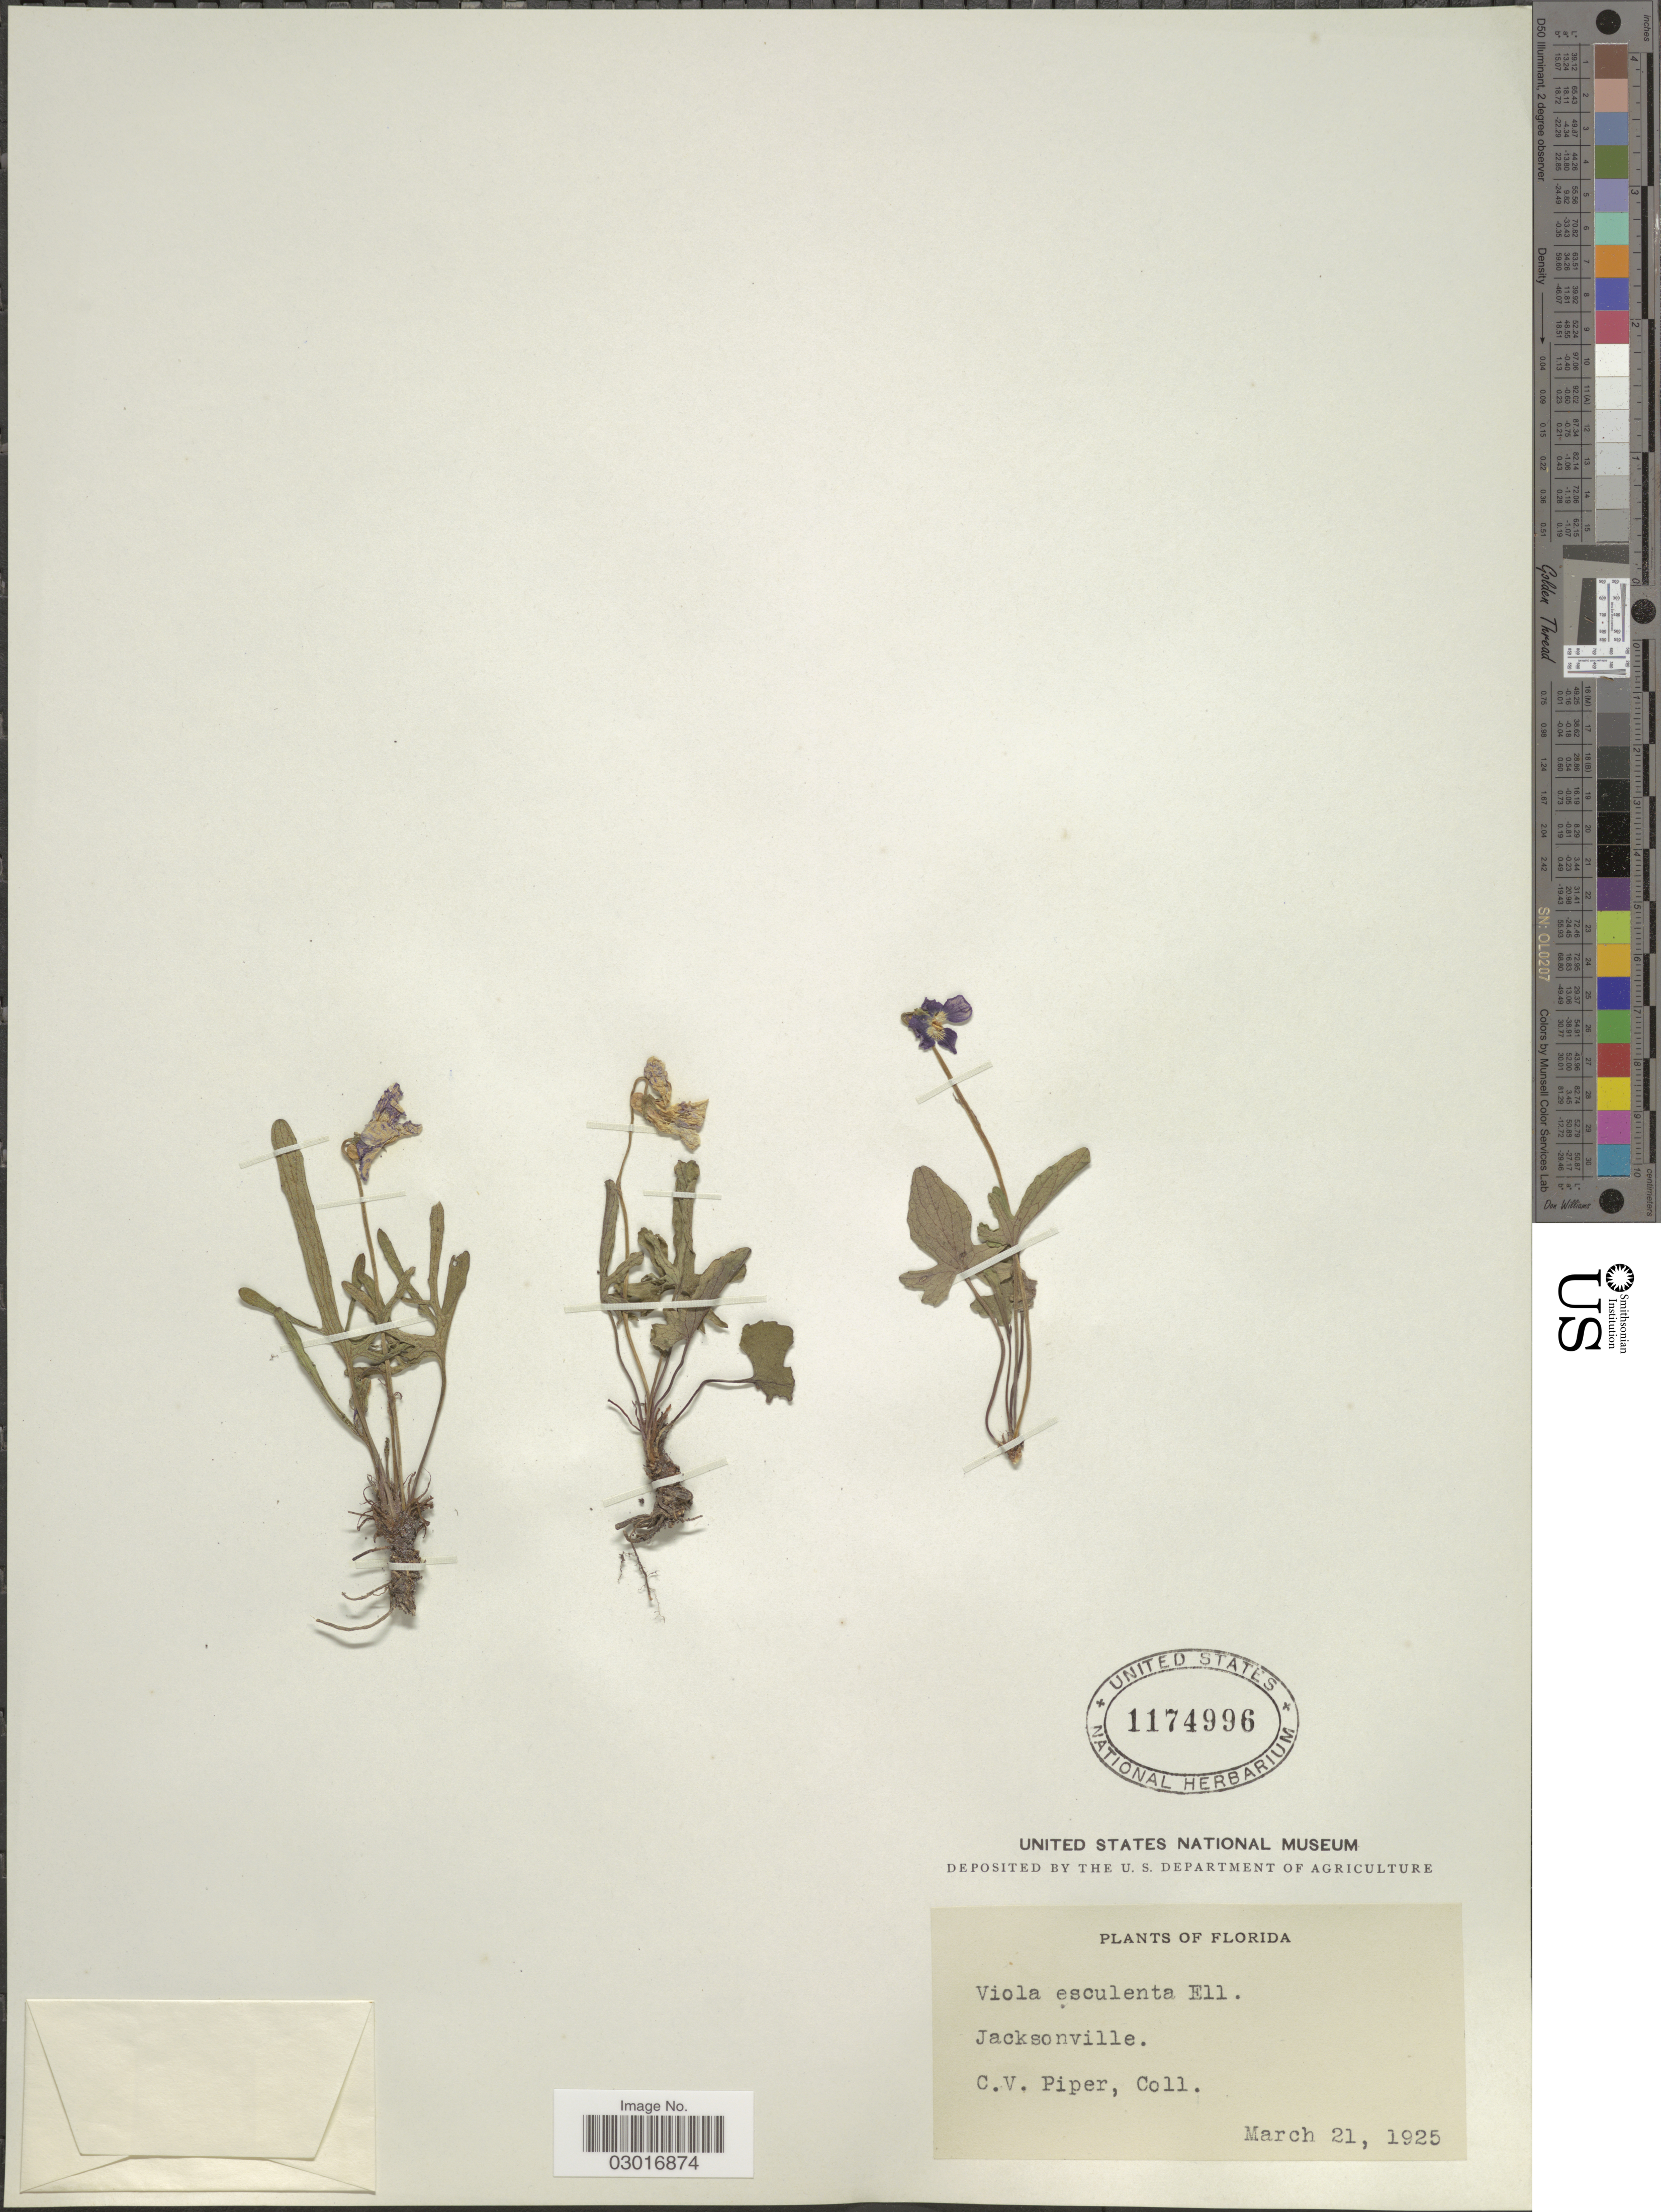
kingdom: Plantae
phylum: Tracheophyta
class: Magnoliopsida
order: Malpighiales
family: Violaceae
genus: Viola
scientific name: Viola septemloba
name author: LeConte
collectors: C. V. Piper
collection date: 1925-03-21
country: United States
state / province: Florida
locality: Jacksonville.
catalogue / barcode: US 1174996